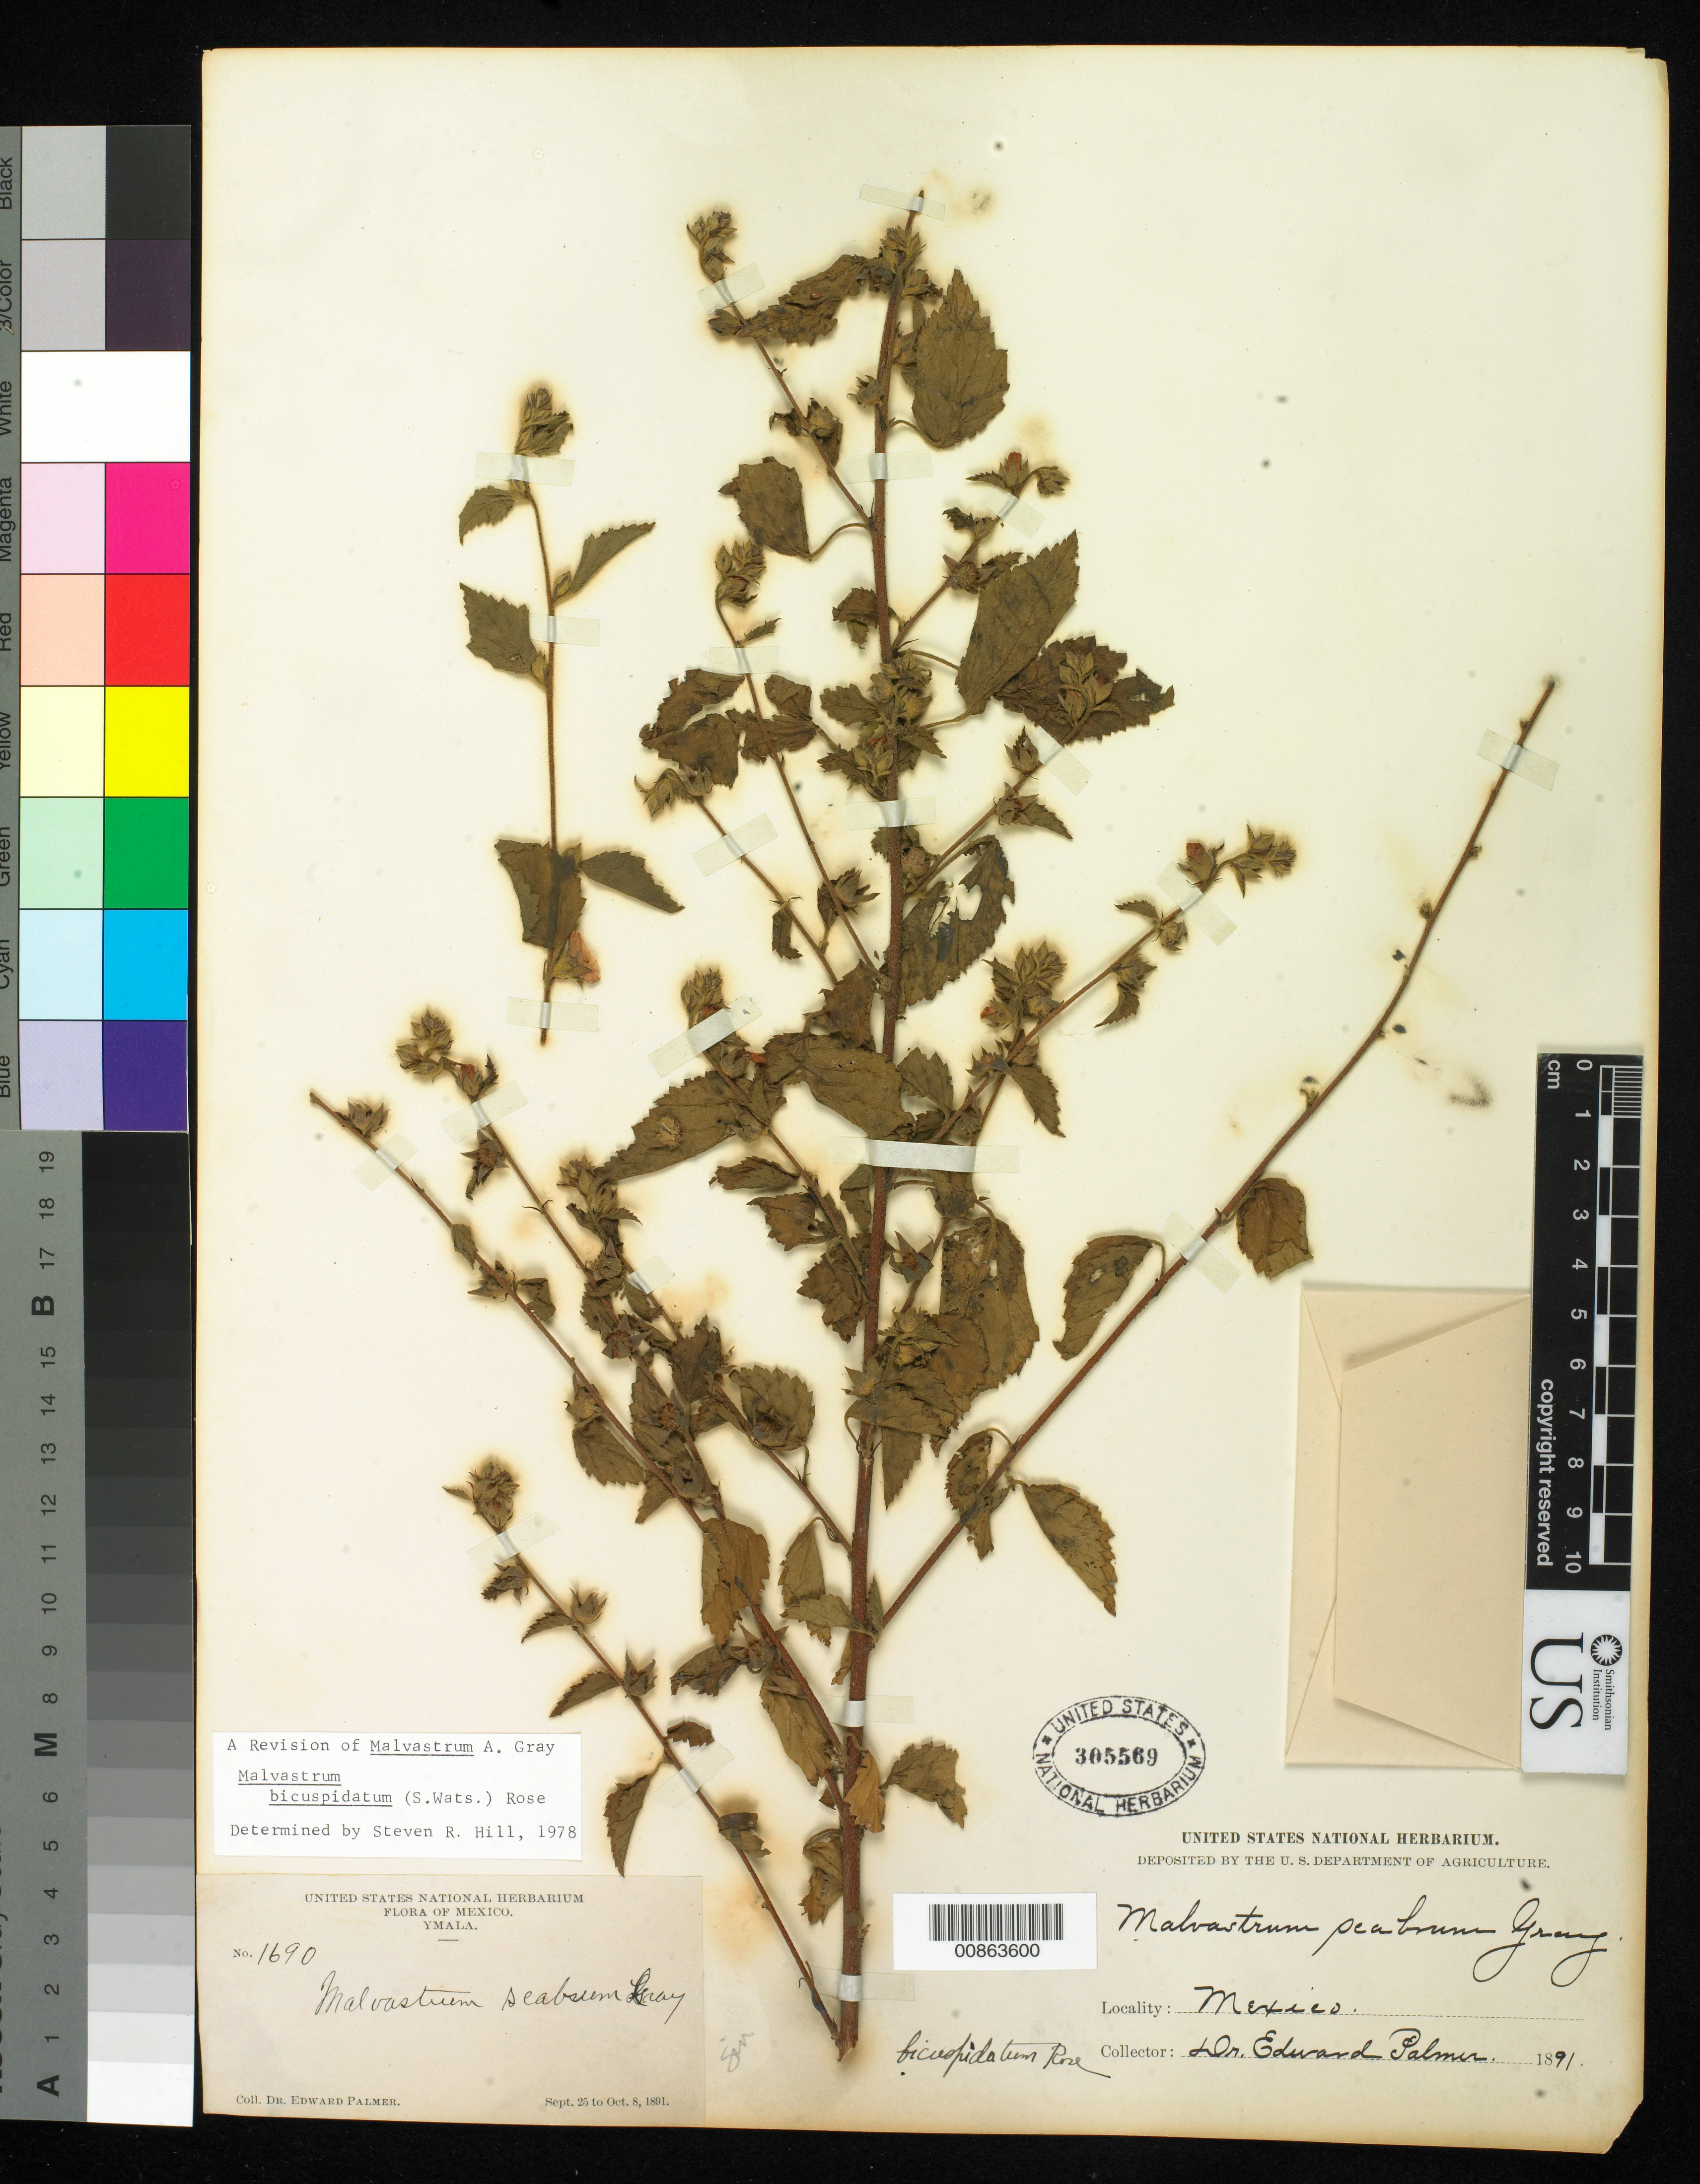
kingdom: Plantae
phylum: Tracheophyta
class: Magnoliopsida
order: Malvales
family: Malvaceae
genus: Malvastrum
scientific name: Malvastrum bicuspidatum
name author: (S. Watson) Rose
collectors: E. Palmer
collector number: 1690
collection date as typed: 25 Sep 1891 to 08 Oct 1891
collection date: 1891-09-25/1891-10-08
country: Mexico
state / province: Sinaloa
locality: Ymala, Sinaloa.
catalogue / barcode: US 305569